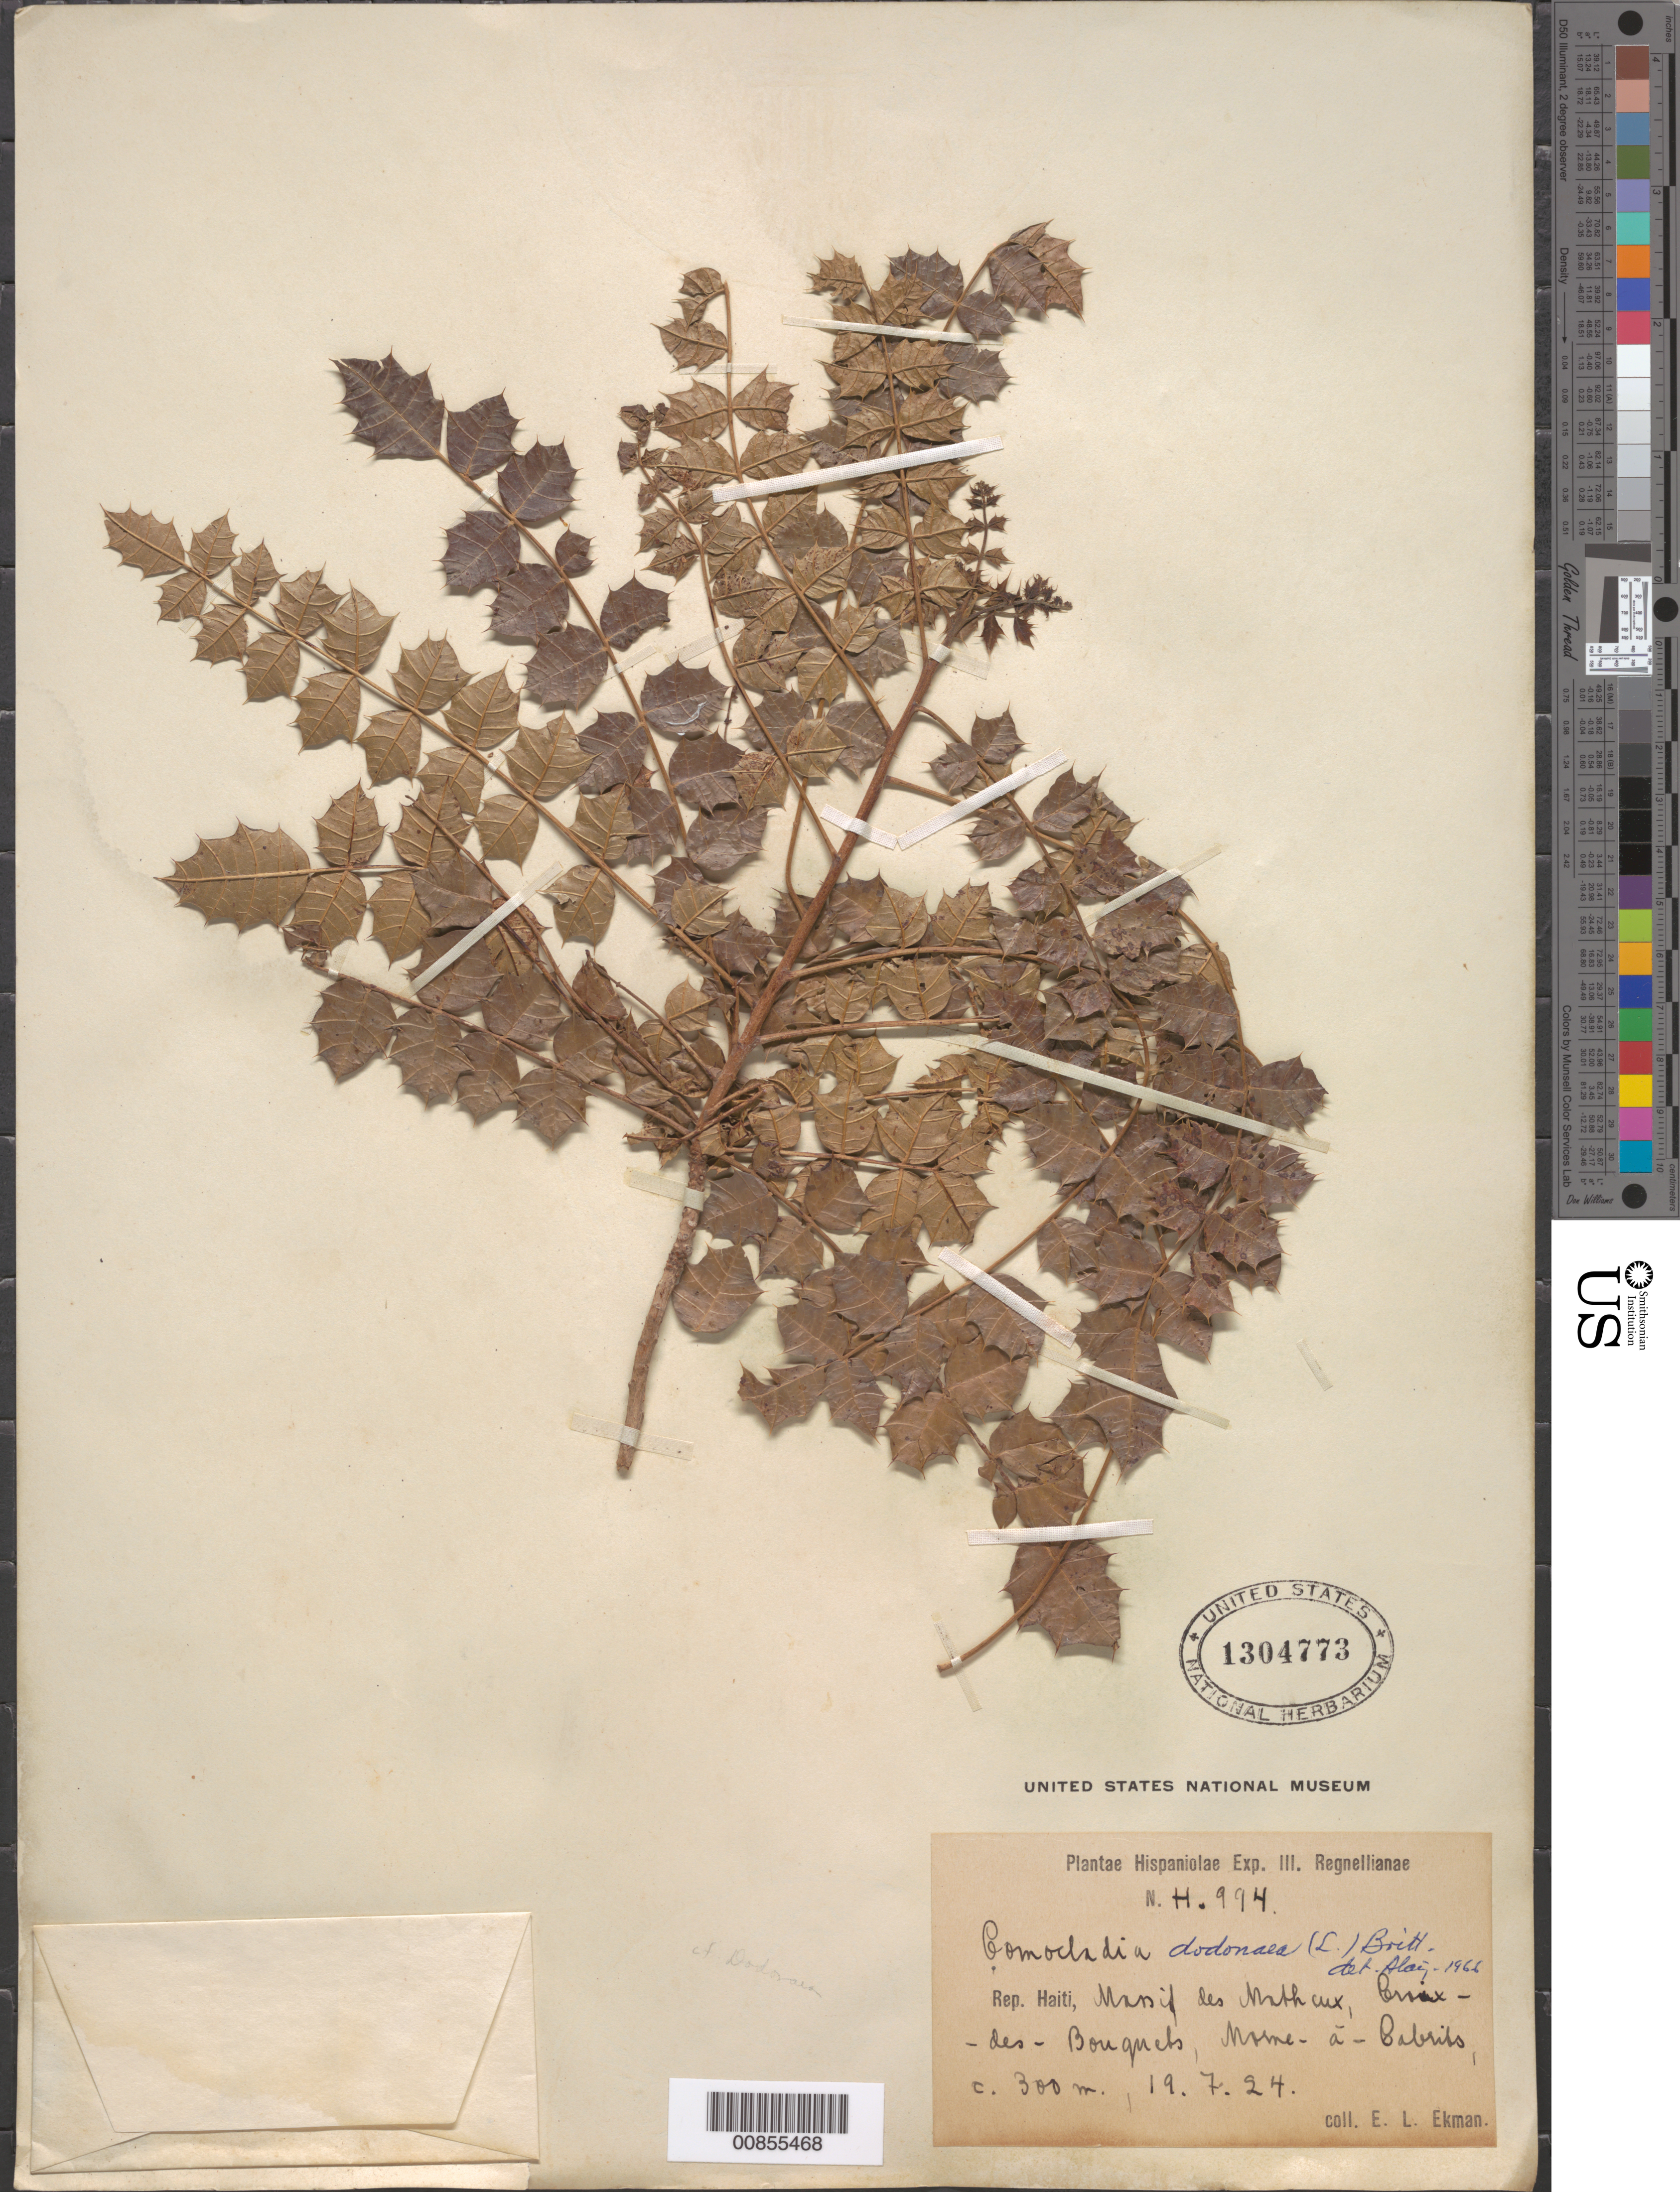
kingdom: Plantae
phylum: Tracheophyta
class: Magnoliopsida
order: Sapindales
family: Anacardiaceae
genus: Comocladia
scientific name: Comocladia dentata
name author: Jacq.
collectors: E. L. Ekman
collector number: H 994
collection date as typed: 19 Jul 1924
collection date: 1924-07-19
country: Haiti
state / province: Ouest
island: Hispaniola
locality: Massif des Matheux, Croix-des-Bouquets, Morne-à-Cabrits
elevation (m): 300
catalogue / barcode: US 1304773